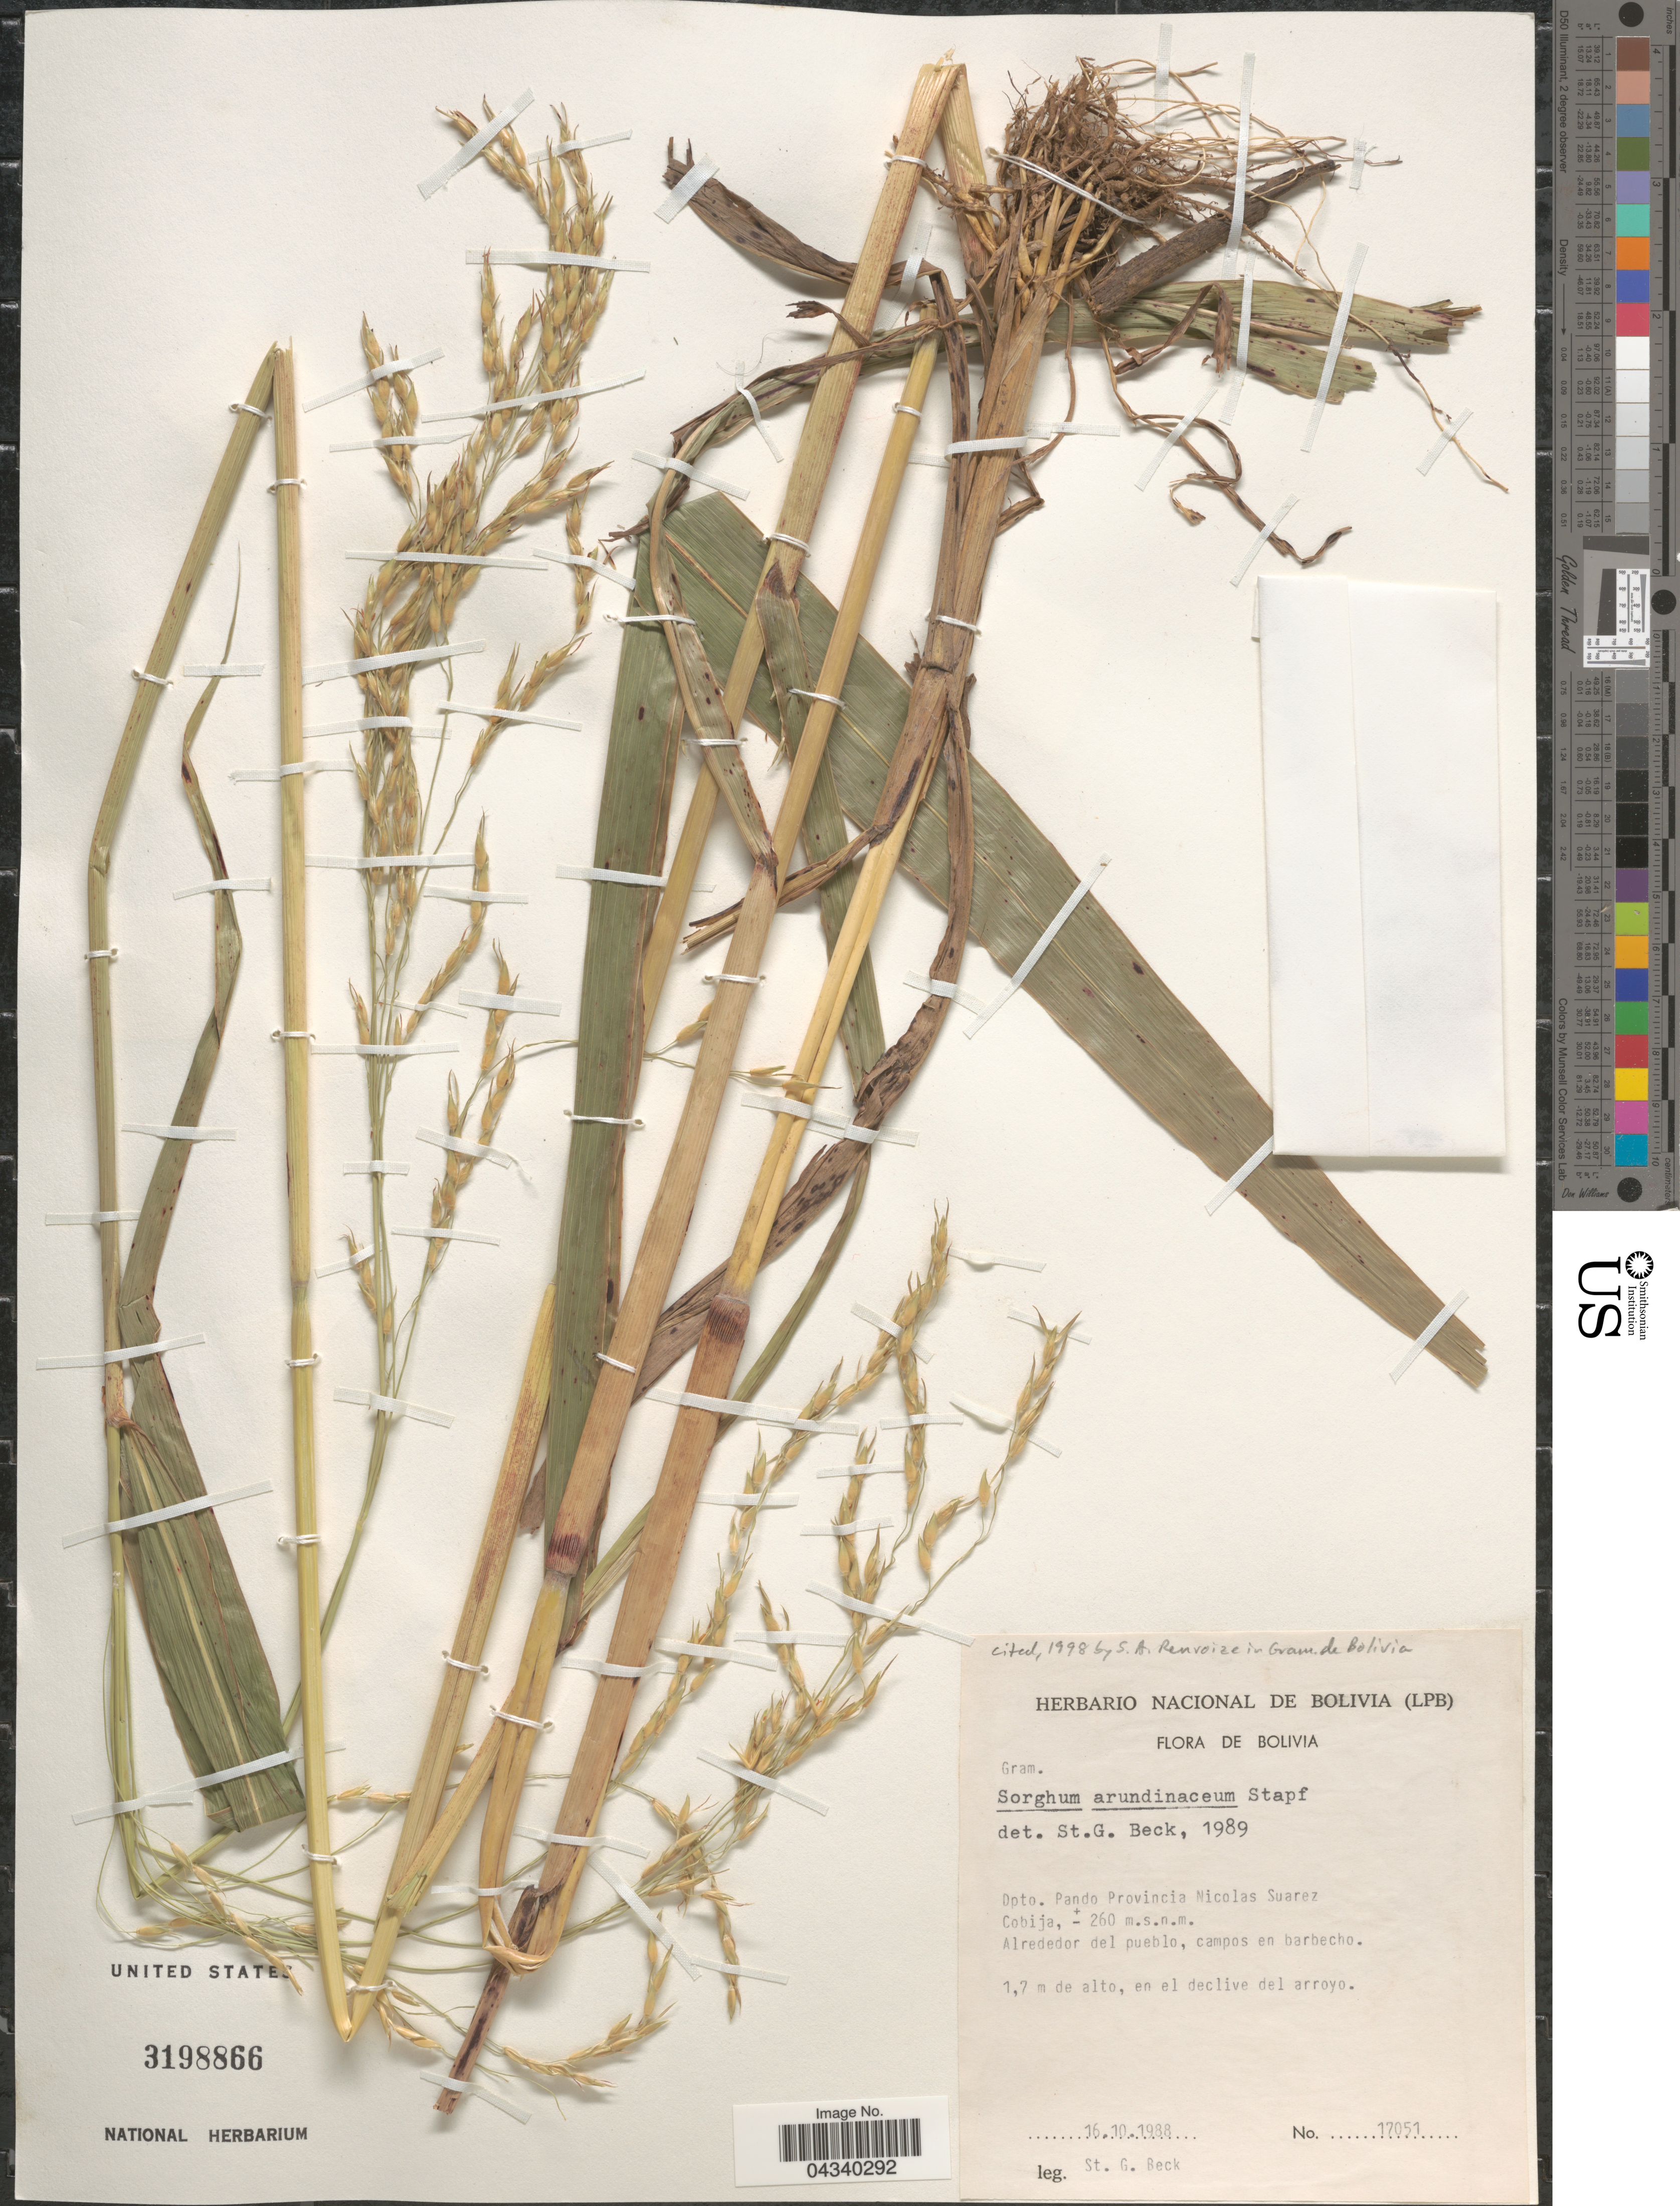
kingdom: Plantae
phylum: Tracheophyta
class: Liliopsida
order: Poales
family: Poaceae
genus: Sorghum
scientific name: Sorghum arundinaceum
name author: (Desv.) Stapf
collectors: S. G. Beck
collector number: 17051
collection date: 1988-10-16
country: Bolivia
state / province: Pando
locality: Dpto. Pando Provincia Nicolas Suarez. Cobija. Alrededor del pueblo, campos en barbecho.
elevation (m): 260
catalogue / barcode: US 3198866